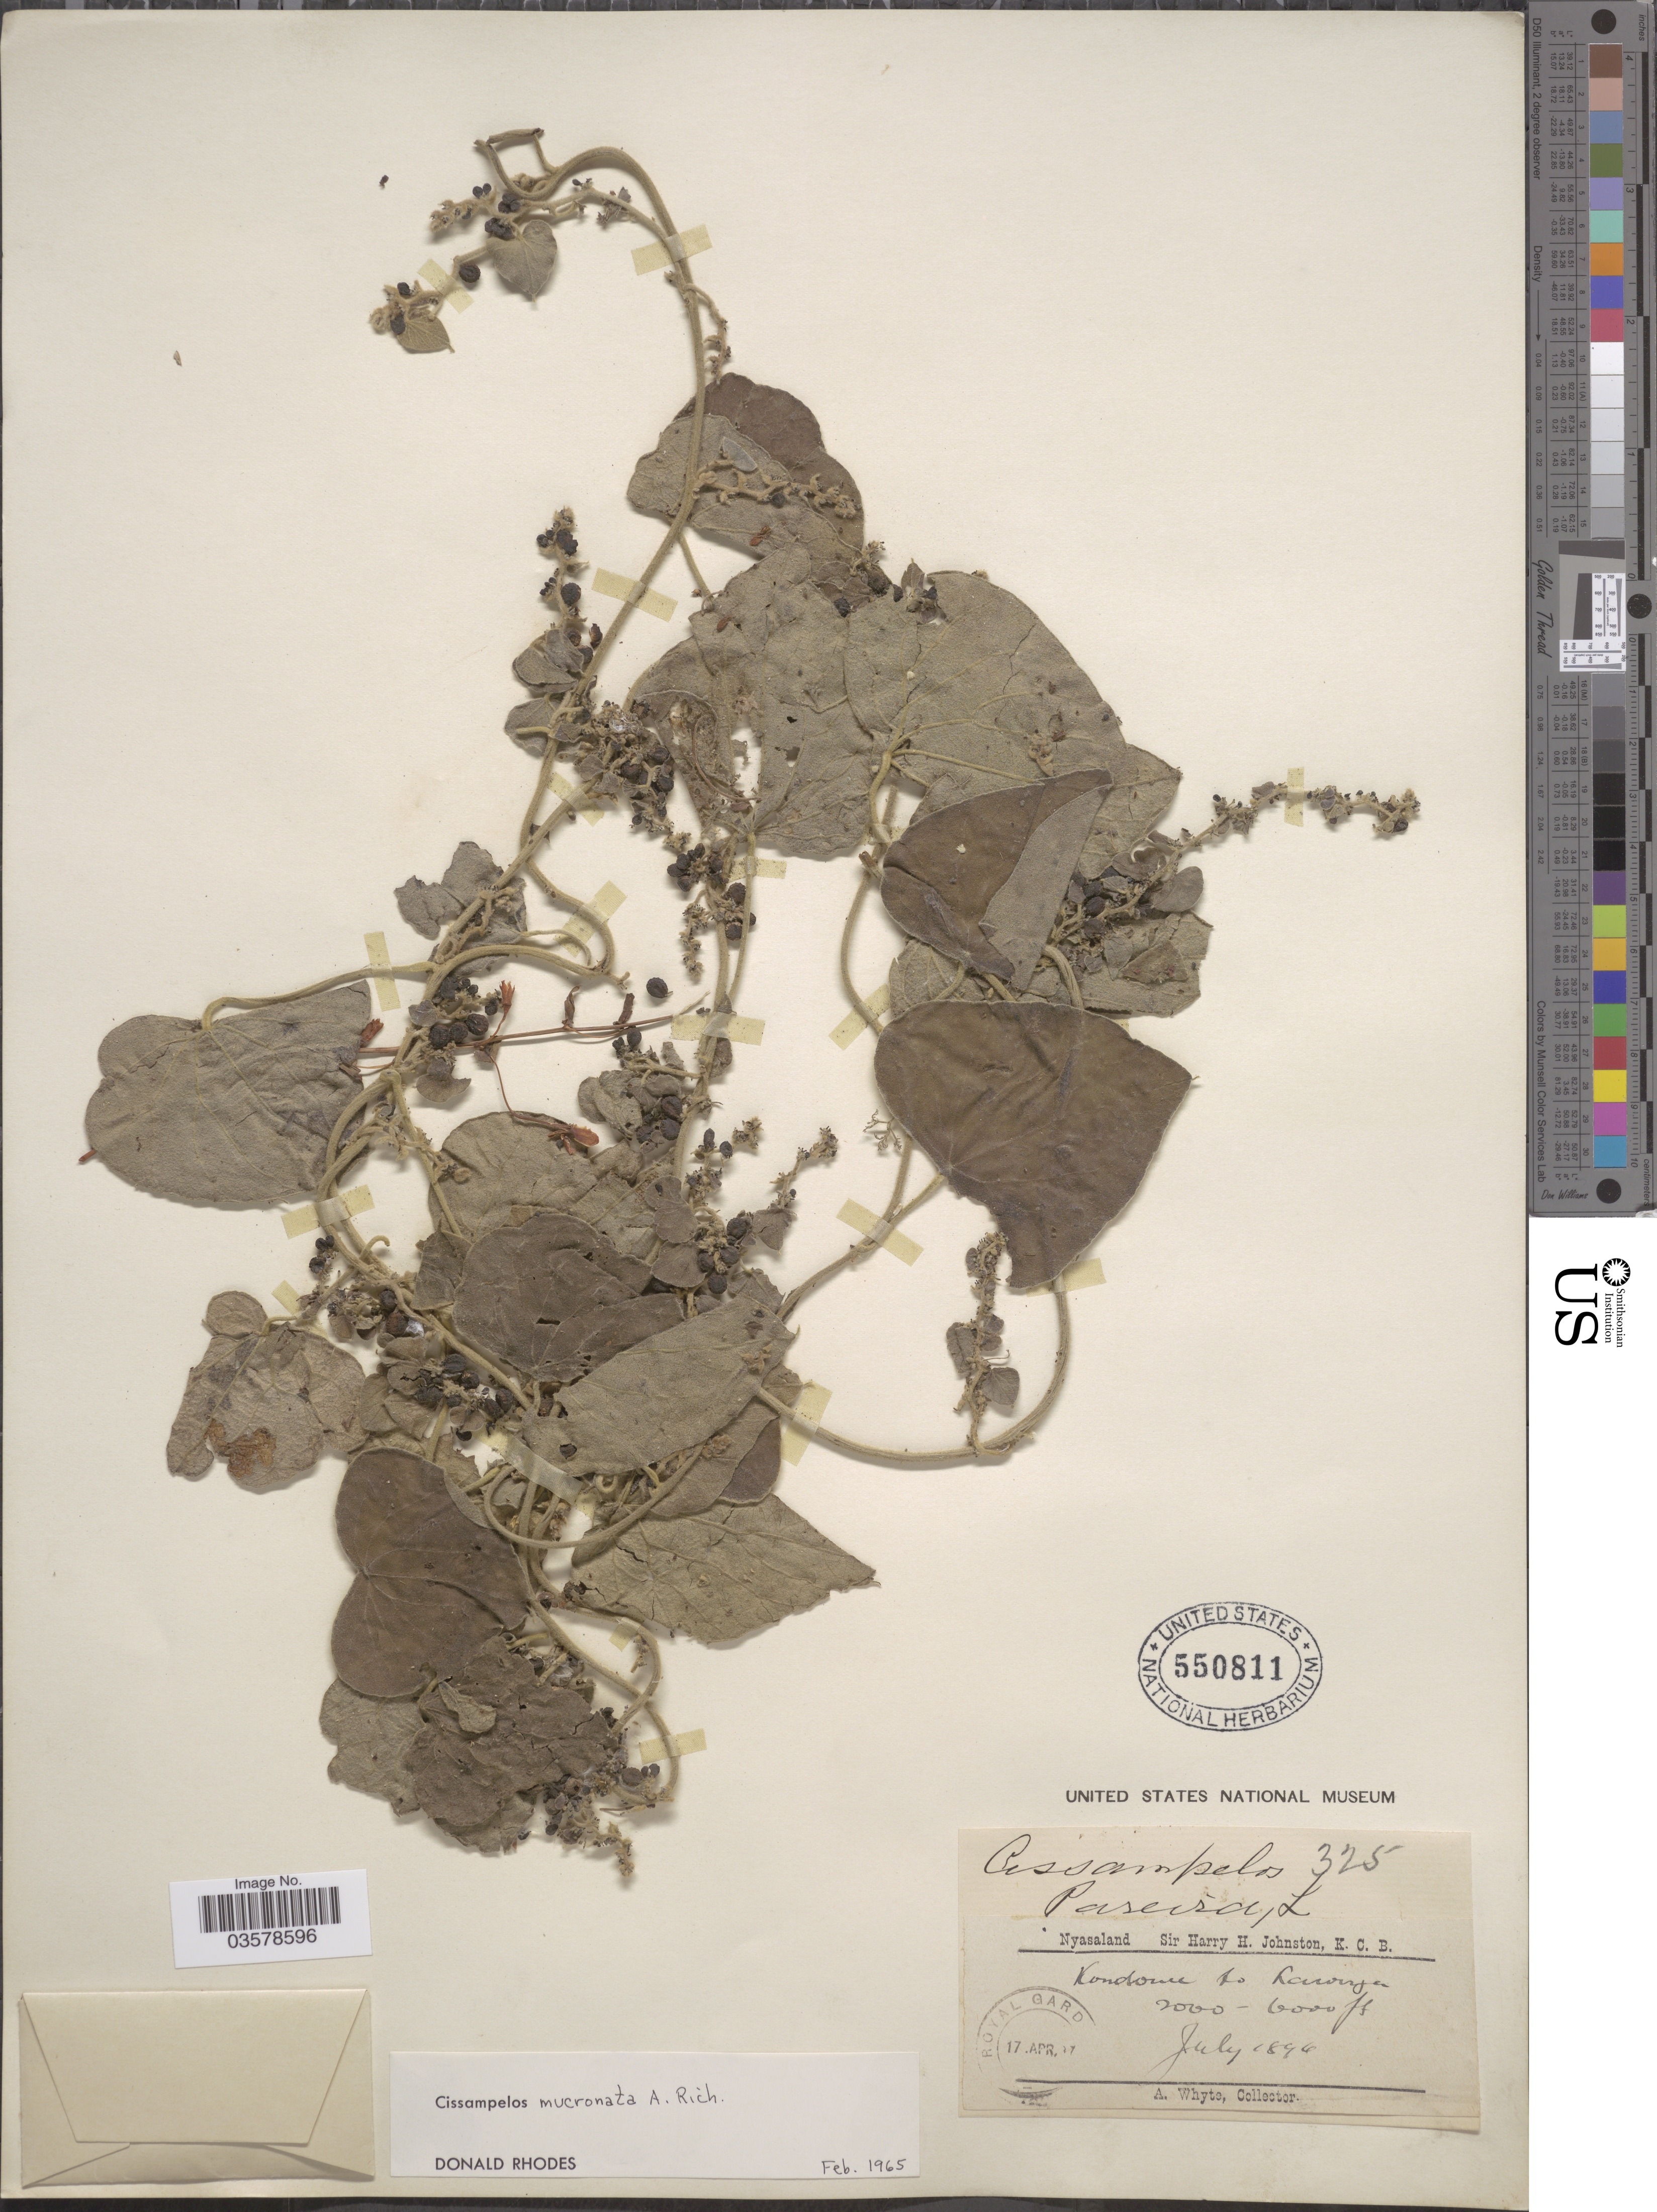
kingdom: Plantae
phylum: Tracheophyta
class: Magnoliopsida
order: Ranunculales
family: Menispermaceae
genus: Cissampelos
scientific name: Cissampelos mucronata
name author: A. Rich.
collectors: A. Whyte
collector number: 325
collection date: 1896-07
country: Malawi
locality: Kondowe to Karonga Nyasaland.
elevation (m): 610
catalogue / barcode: US 550811